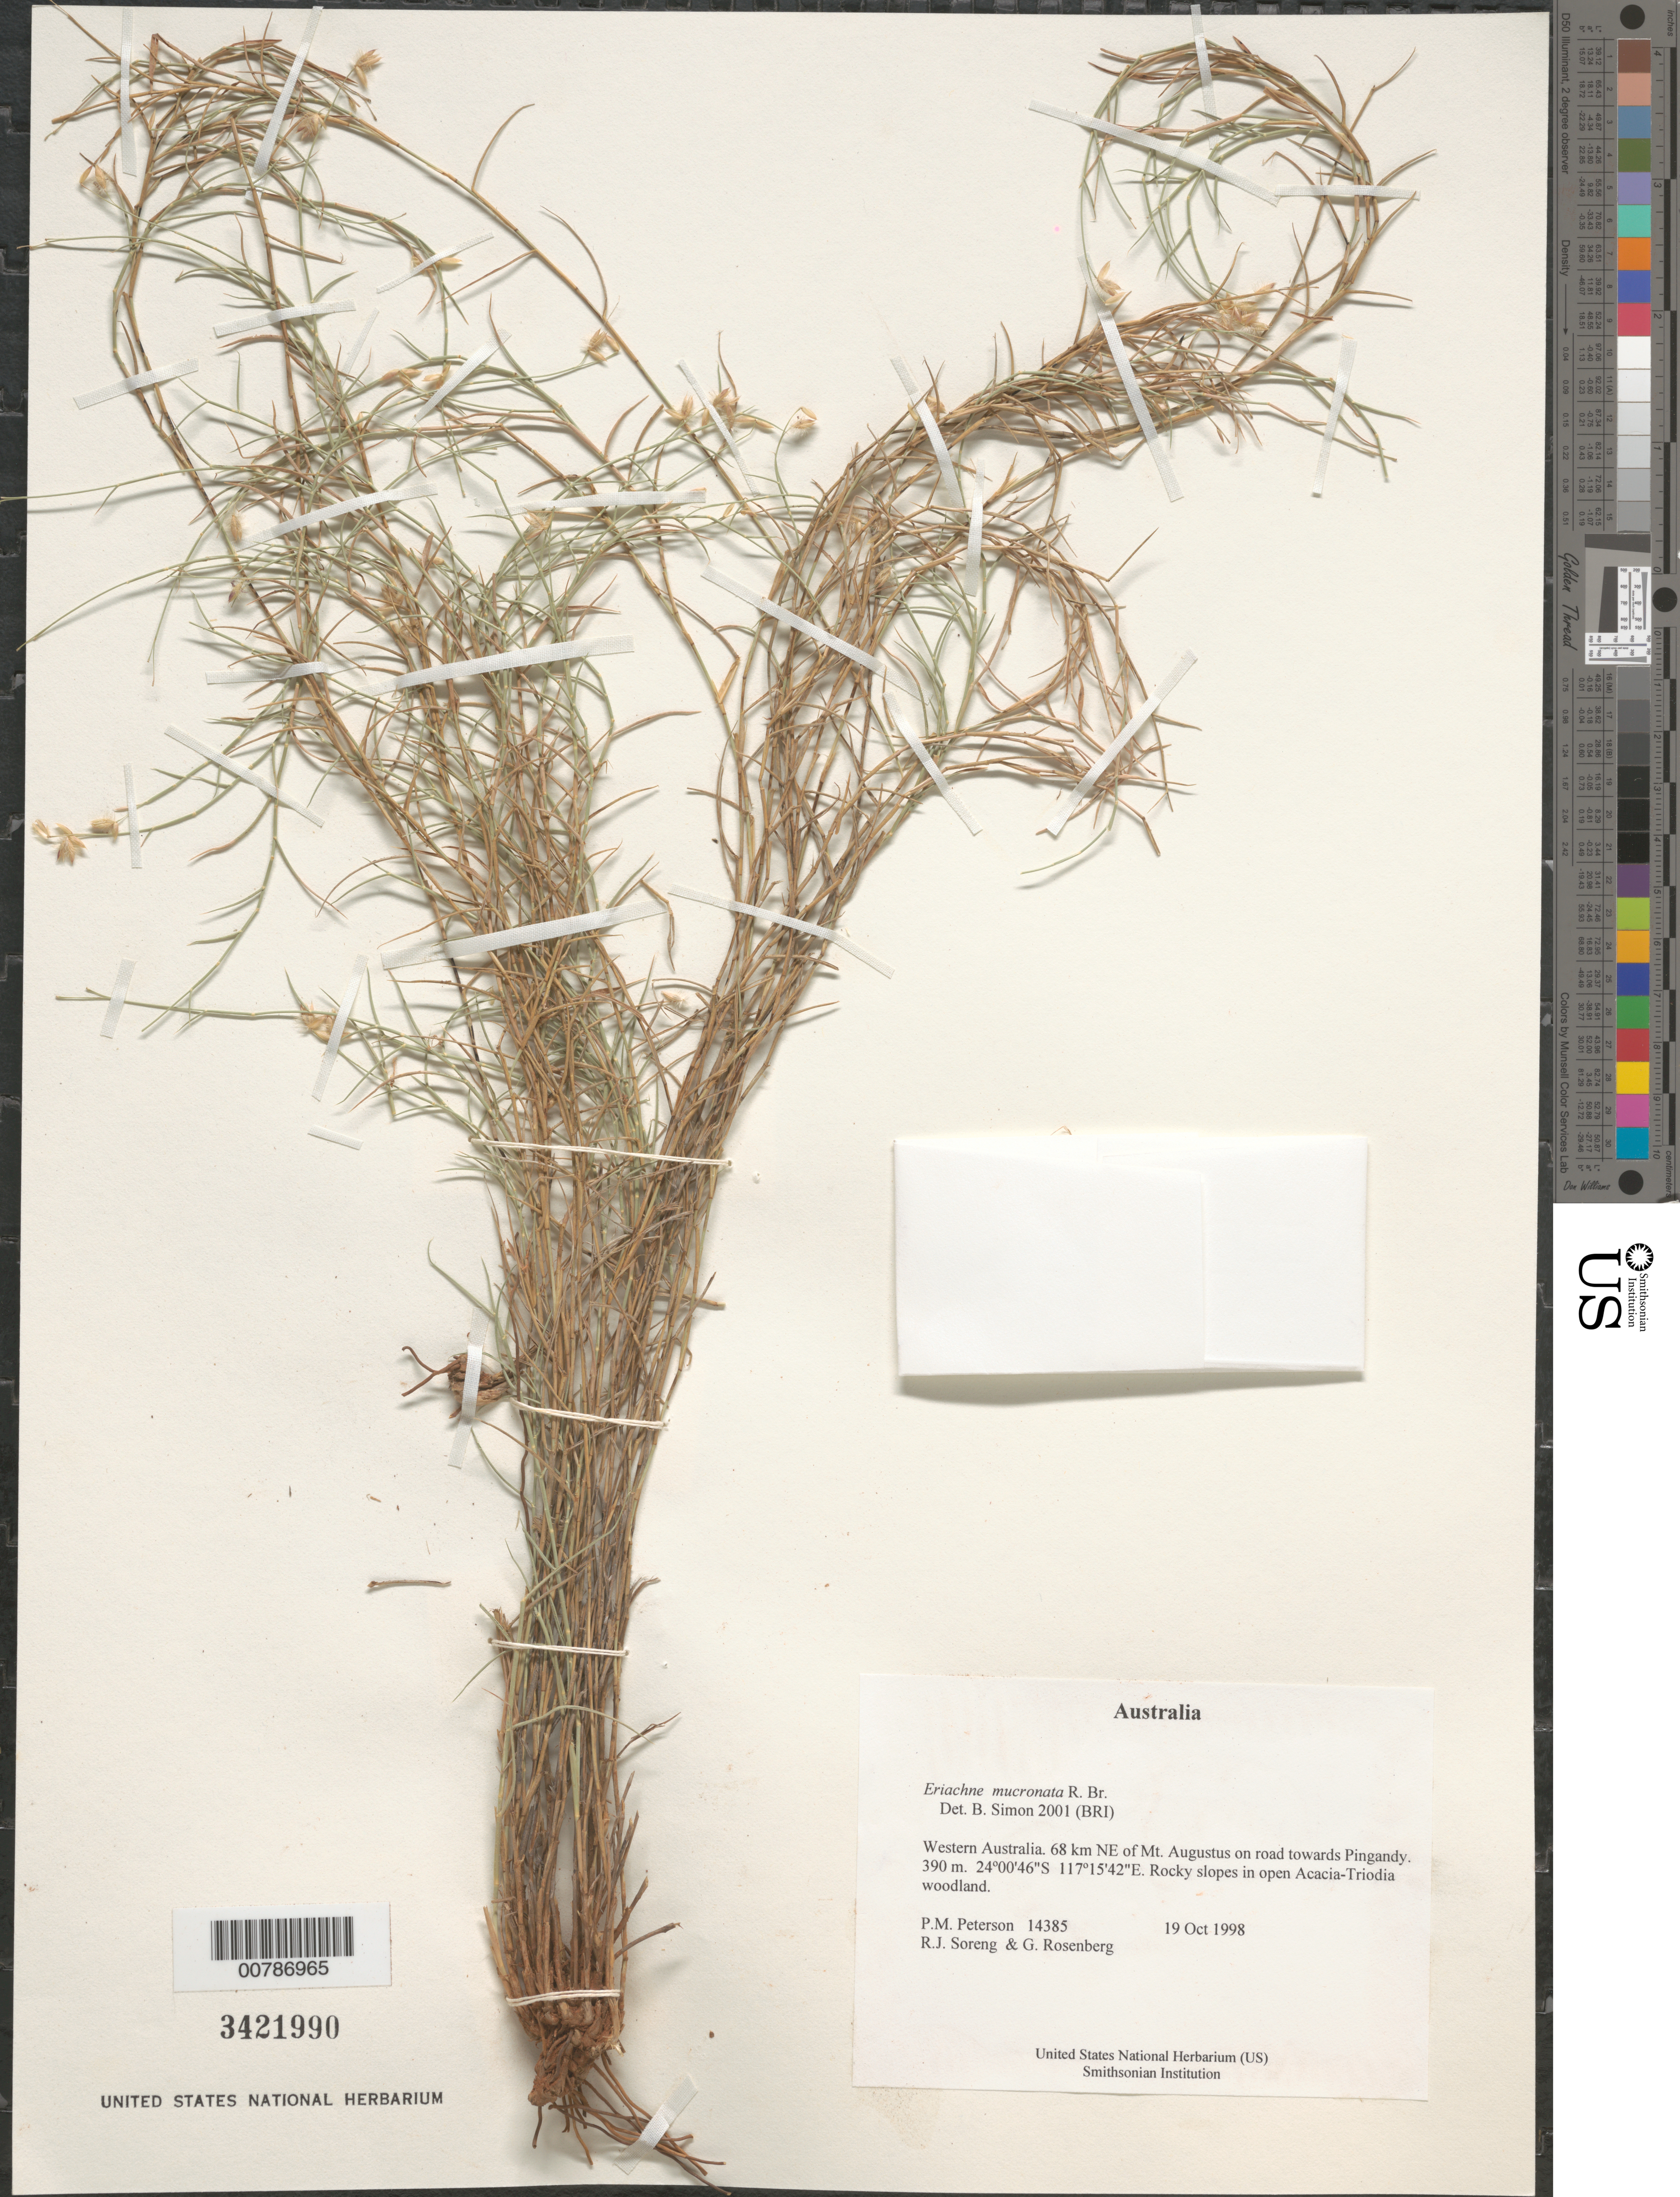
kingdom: Plantae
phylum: Tracheophyta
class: Liliopsida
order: Poales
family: Poaceae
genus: Eriachne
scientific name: Eriachne mucronata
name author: R. Br.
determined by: Simon, B.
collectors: P. M. Peterson, R. J. Soreng & G. Rosenberg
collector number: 14385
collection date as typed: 19 Oct 1998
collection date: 1998-10-19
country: Australia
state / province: Western Australia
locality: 68 km NE of Mt. Augustus on road towards Pingandy.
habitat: Rocky slopes in open Acacia-Triodia woodland.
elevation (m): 390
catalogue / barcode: US 3421990